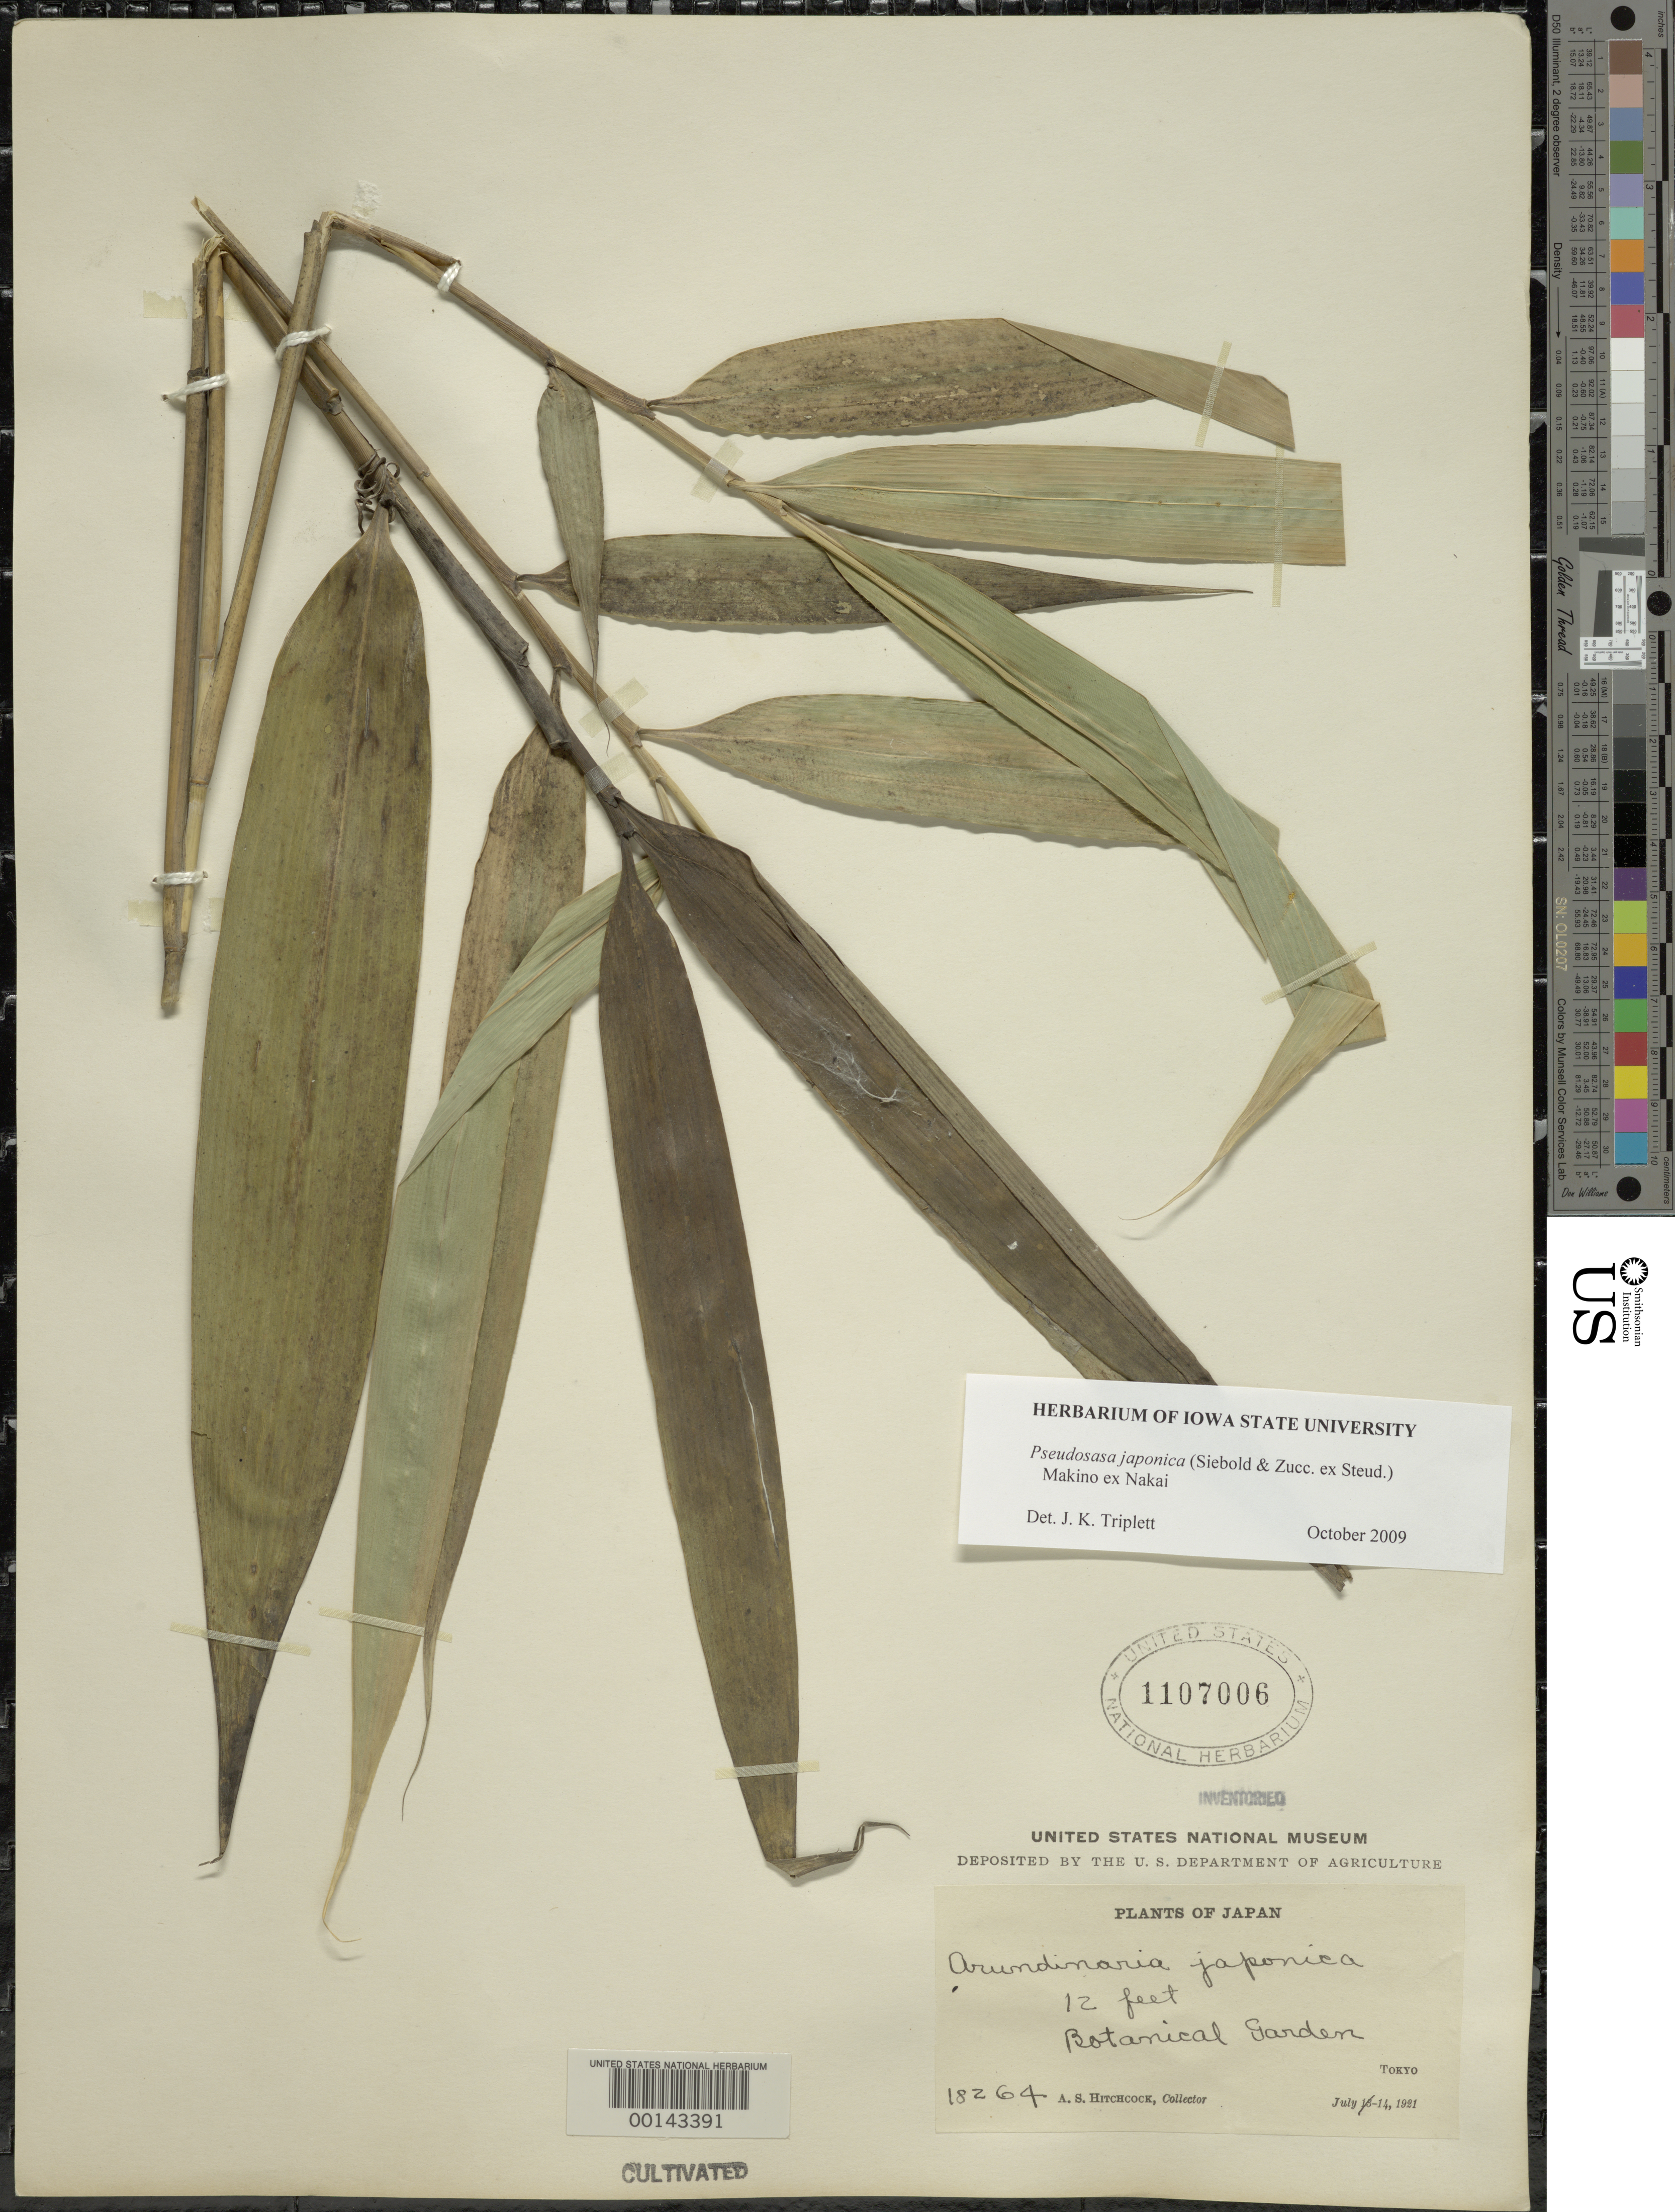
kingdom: Plantae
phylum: Tracheophyta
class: Liliopsida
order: Poales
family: Poaceae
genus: Pseudosasa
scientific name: Pseudosasa japonica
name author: (Siebold & Zucc. ex Steud.) Makino ex Nakai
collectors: A. S. Hitchcock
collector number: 18264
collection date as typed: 14 Jul 1921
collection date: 1921-07-14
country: Japan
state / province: Tokyo, Federal City of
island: Honshu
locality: Botanic garden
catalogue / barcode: US 1107006